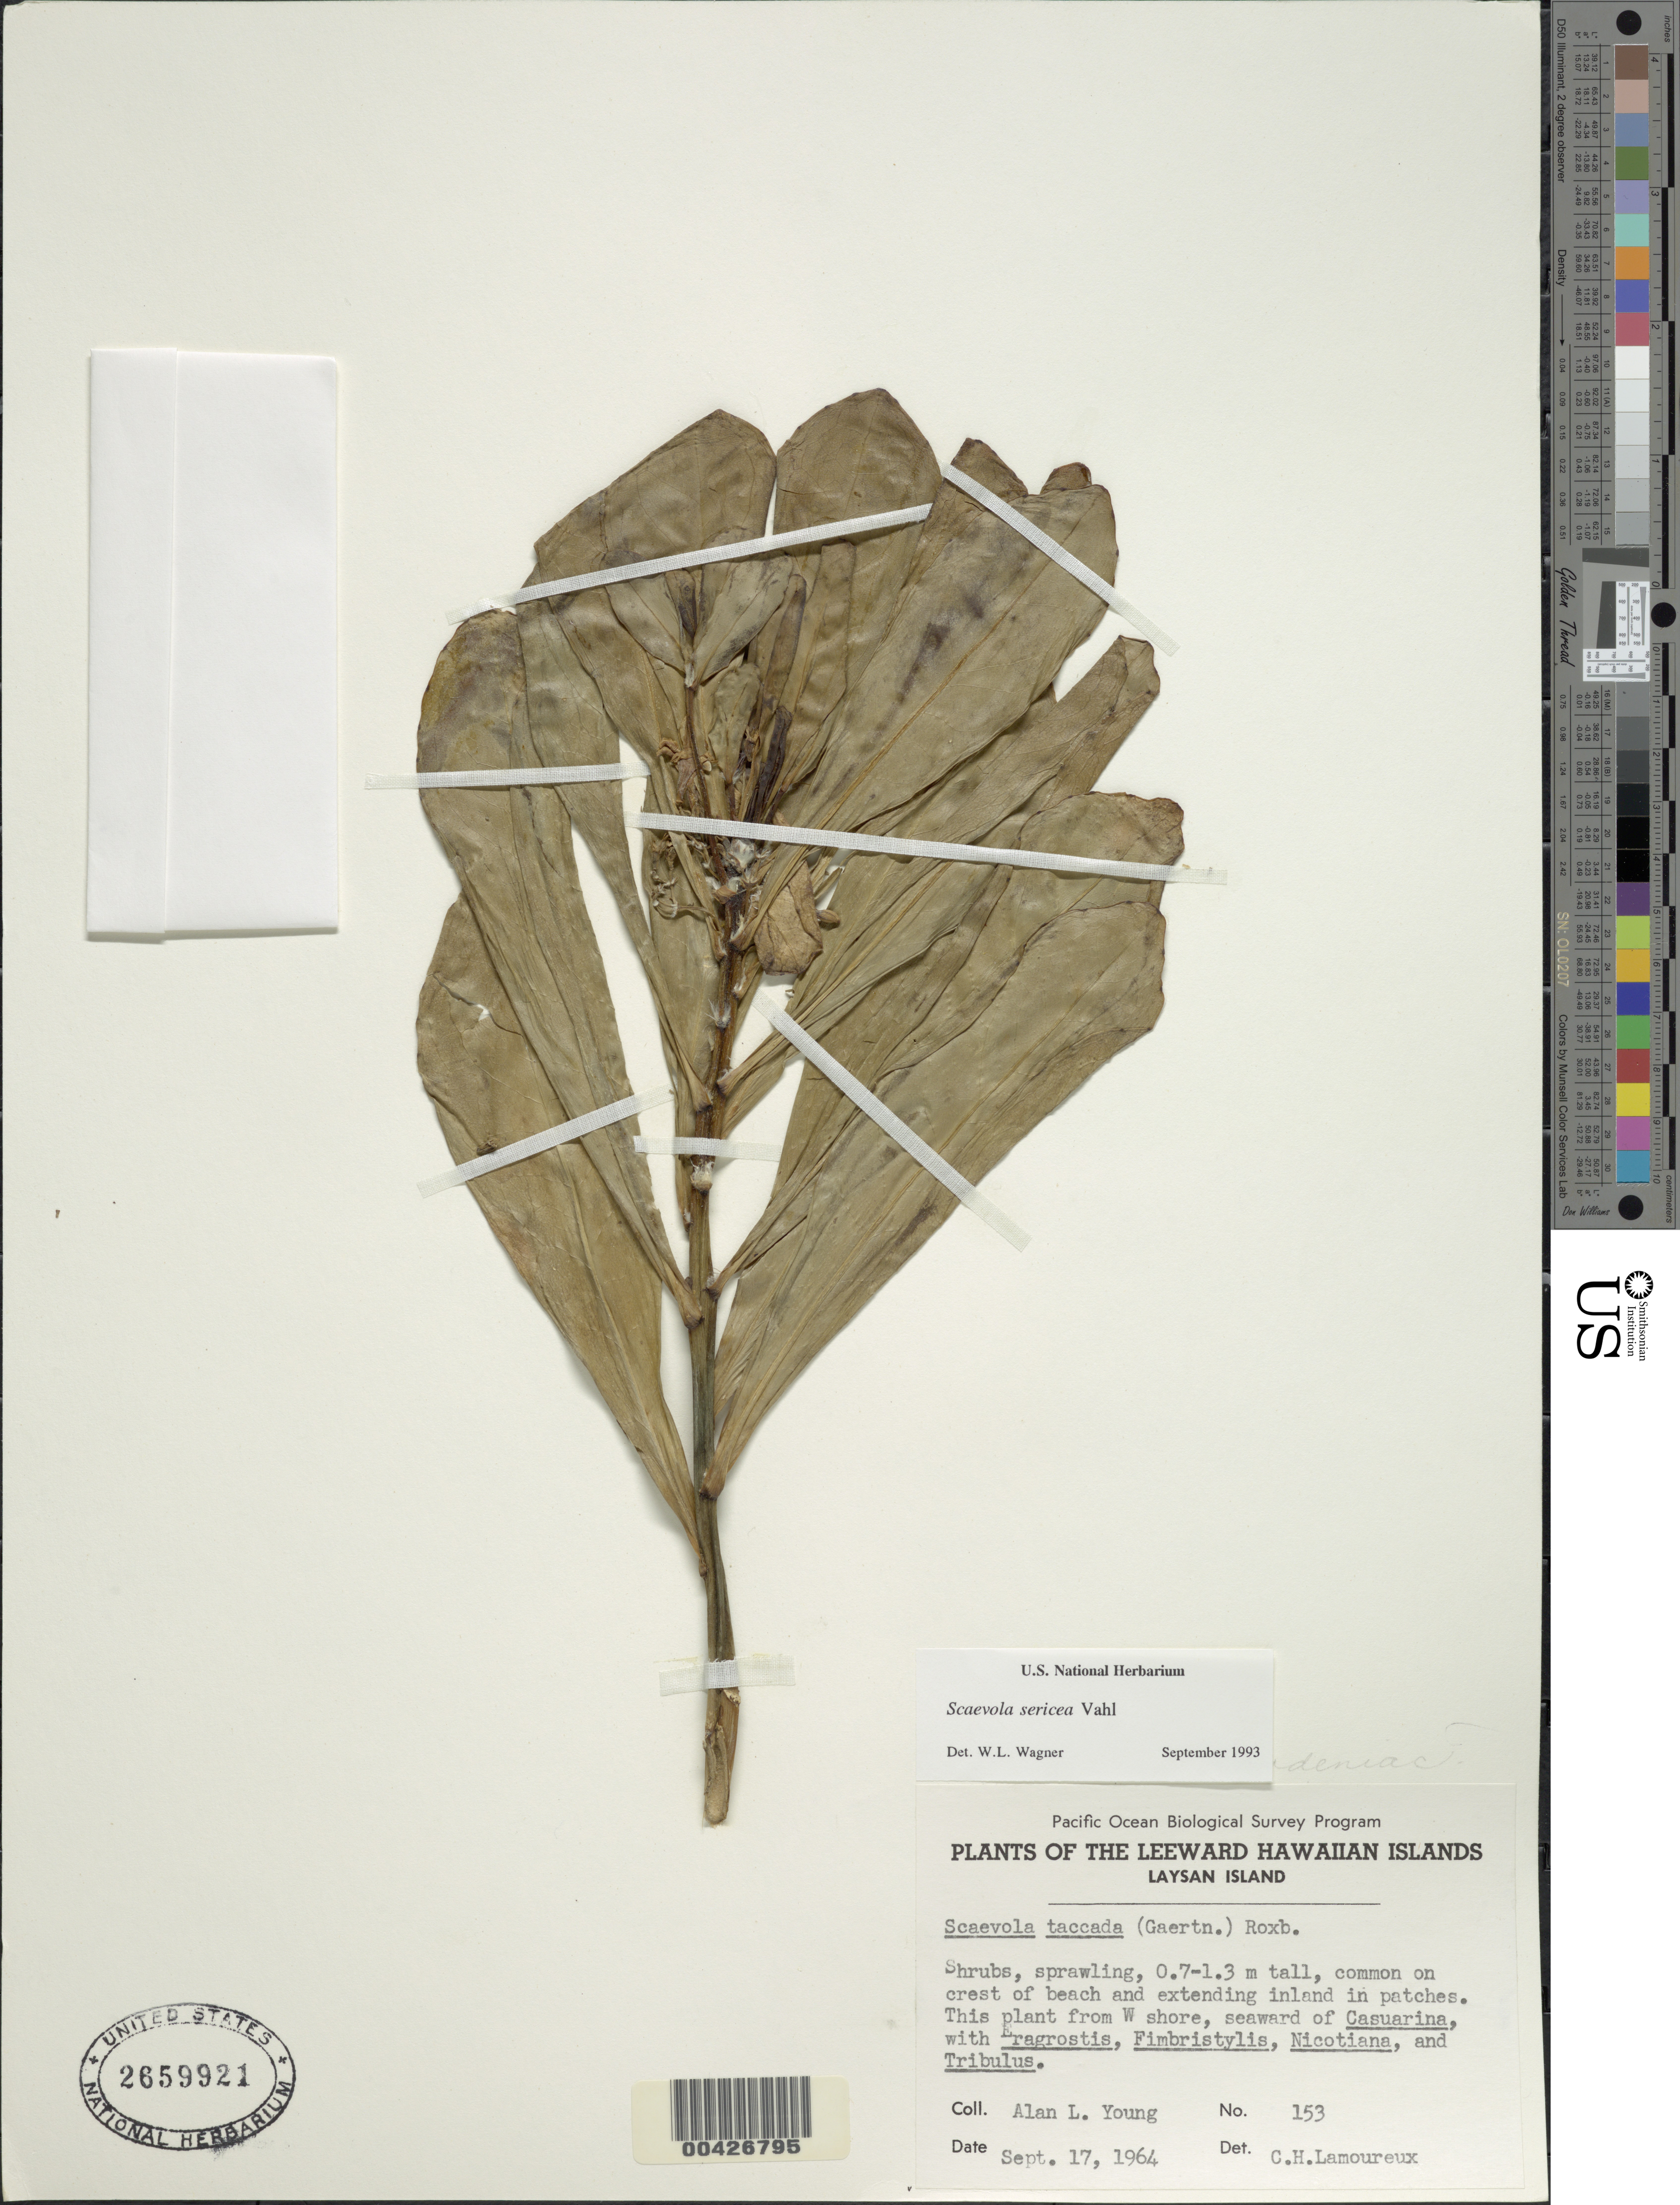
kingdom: Plantae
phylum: Tracheophyta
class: Magnoliopsida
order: Asterales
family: Goodeniaceae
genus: Scaevola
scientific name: Scaevola taccada var. taccada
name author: (Gaertn.) Roxb.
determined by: Wagner, W. L., (BOT), Smithsonian Institution - National Museum of Natural History (UNITED STATES)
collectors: A. Young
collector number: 153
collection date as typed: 17 Sep 1964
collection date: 1964-09-17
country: United States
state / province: Hawaii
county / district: Honolulu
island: Laysan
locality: West shore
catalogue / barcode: US 2659921